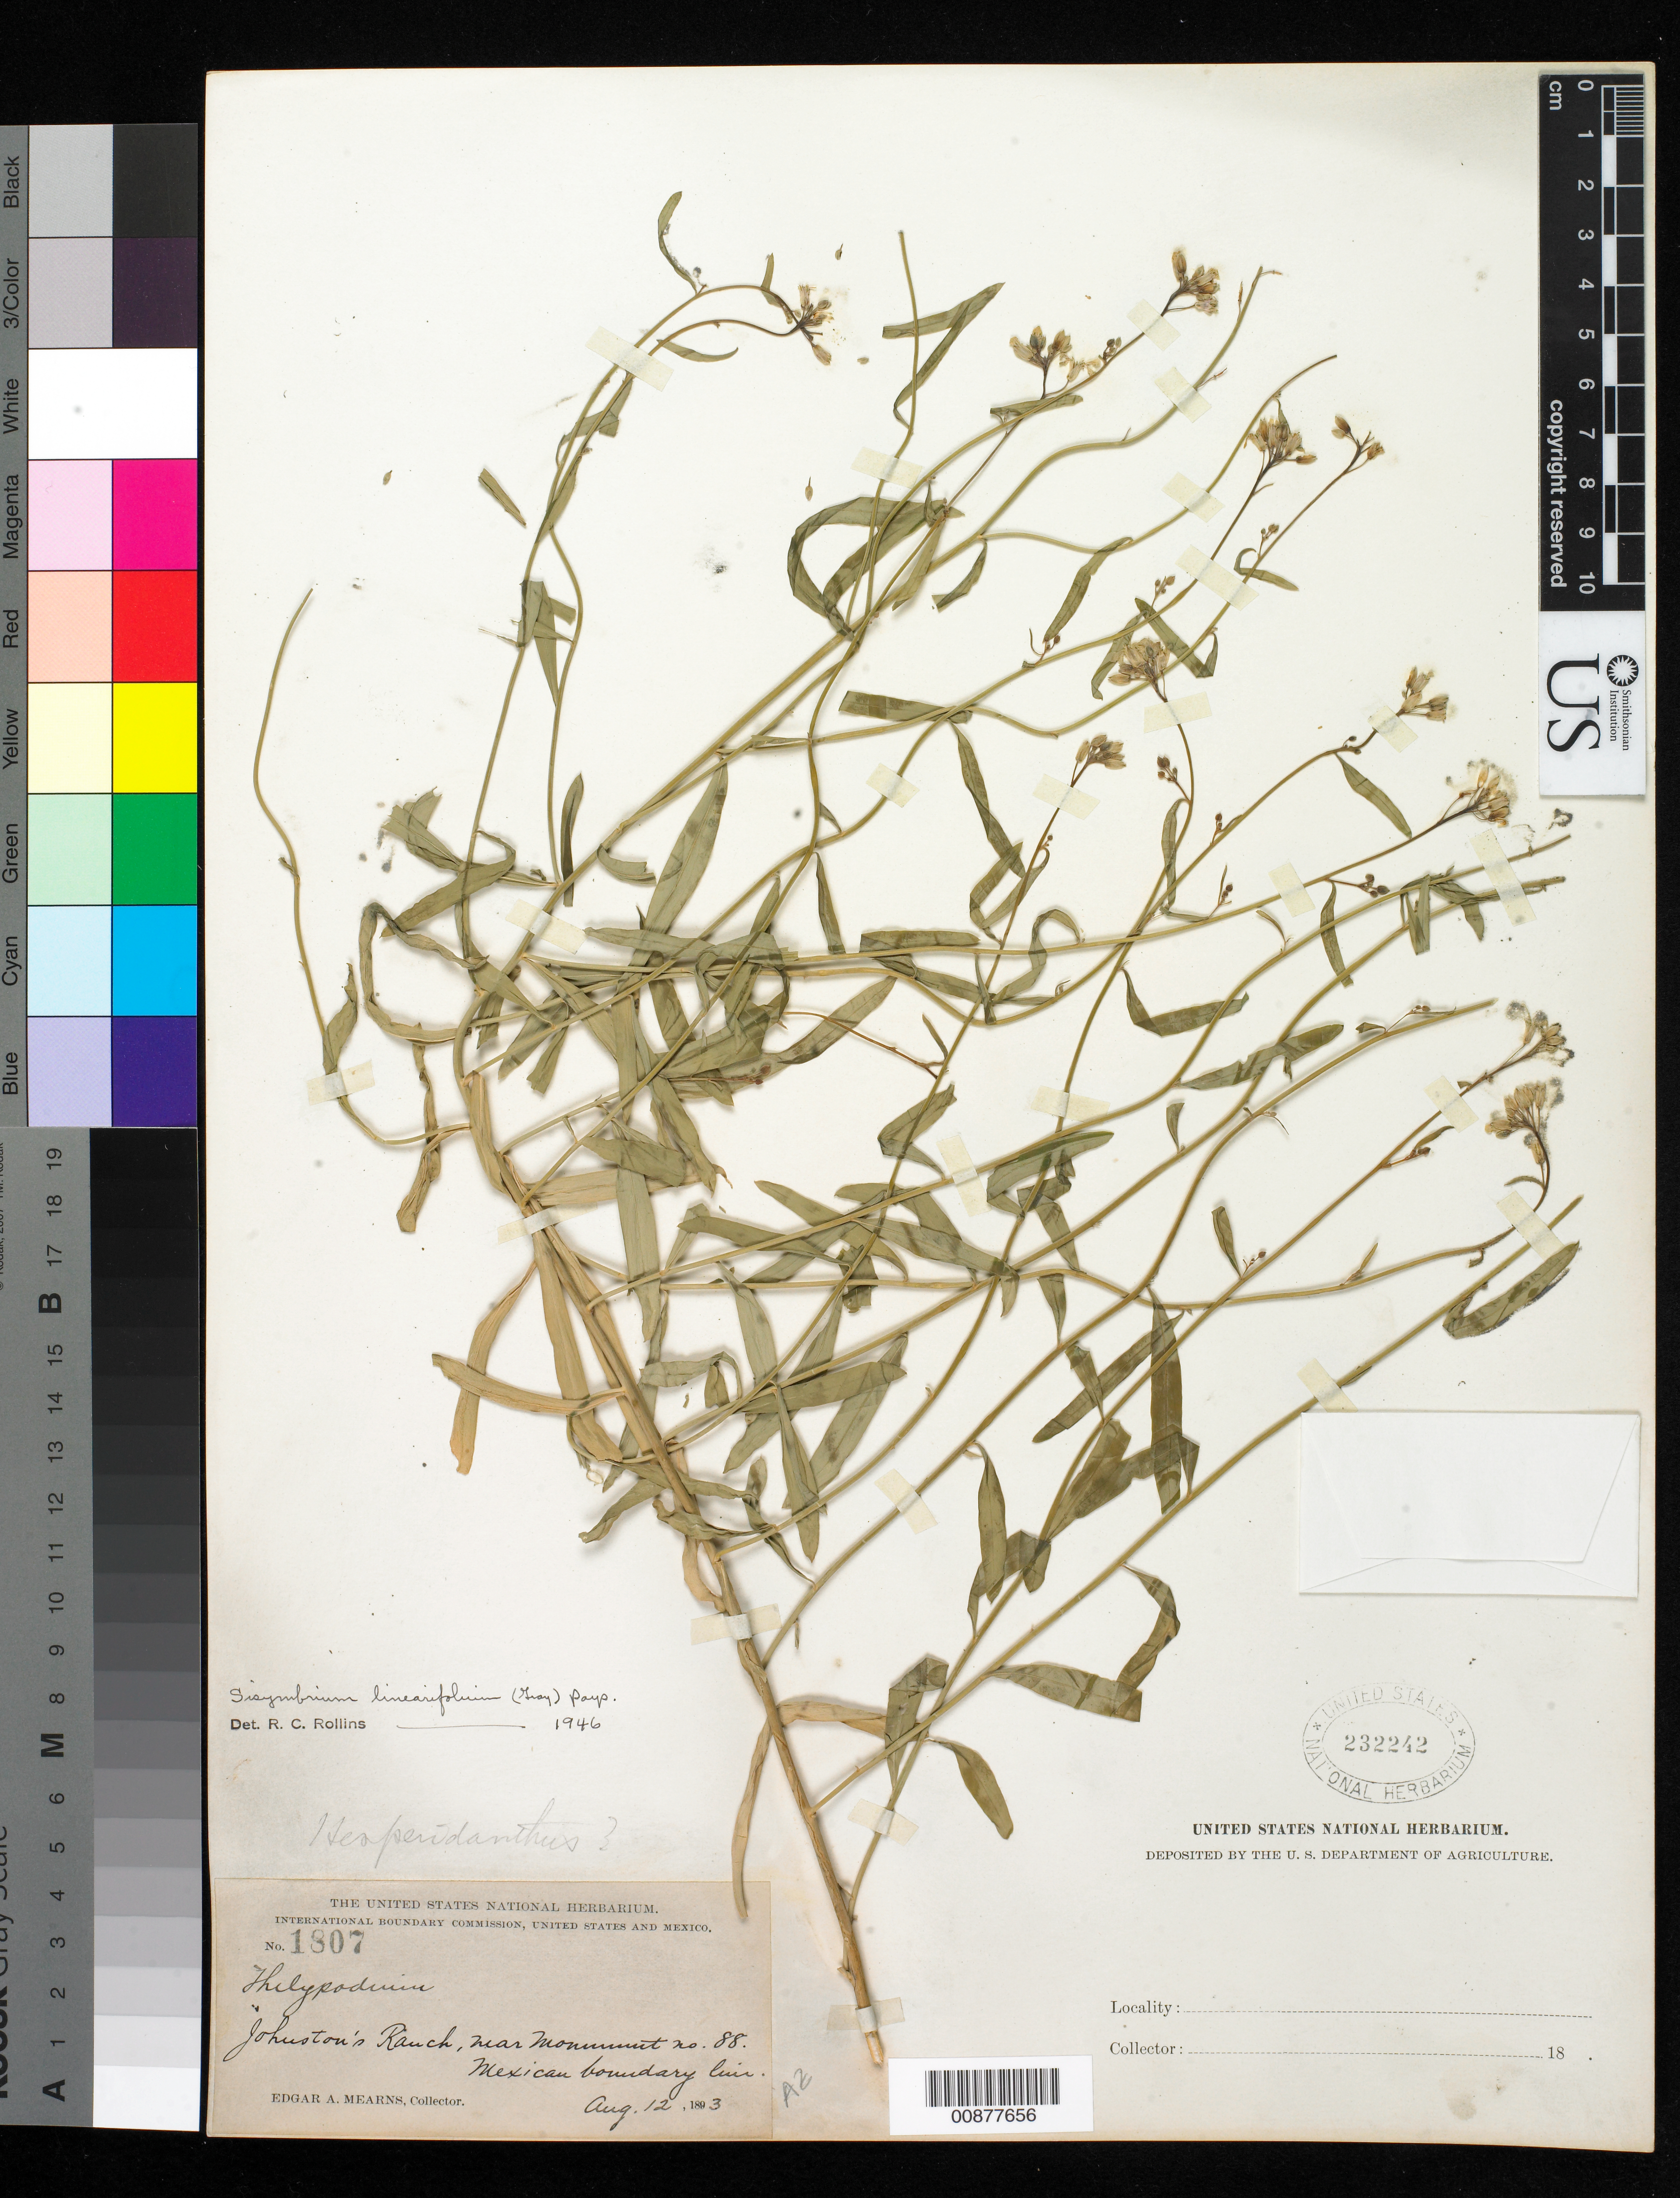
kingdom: Plantae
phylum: Tracheophyta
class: Magnoliopsida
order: Brassicales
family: Brassicaceae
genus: Sisymbrium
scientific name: Sisymbrium linearifolium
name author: (A. Gray) Payson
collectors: E. A. Mearns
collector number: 689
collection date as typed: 16 Aug 1892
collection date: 1892-08-16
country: Mexico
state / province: Sonora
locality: Guadalupe Cañon, Mexican Boundary Line.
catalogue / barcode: US 560143